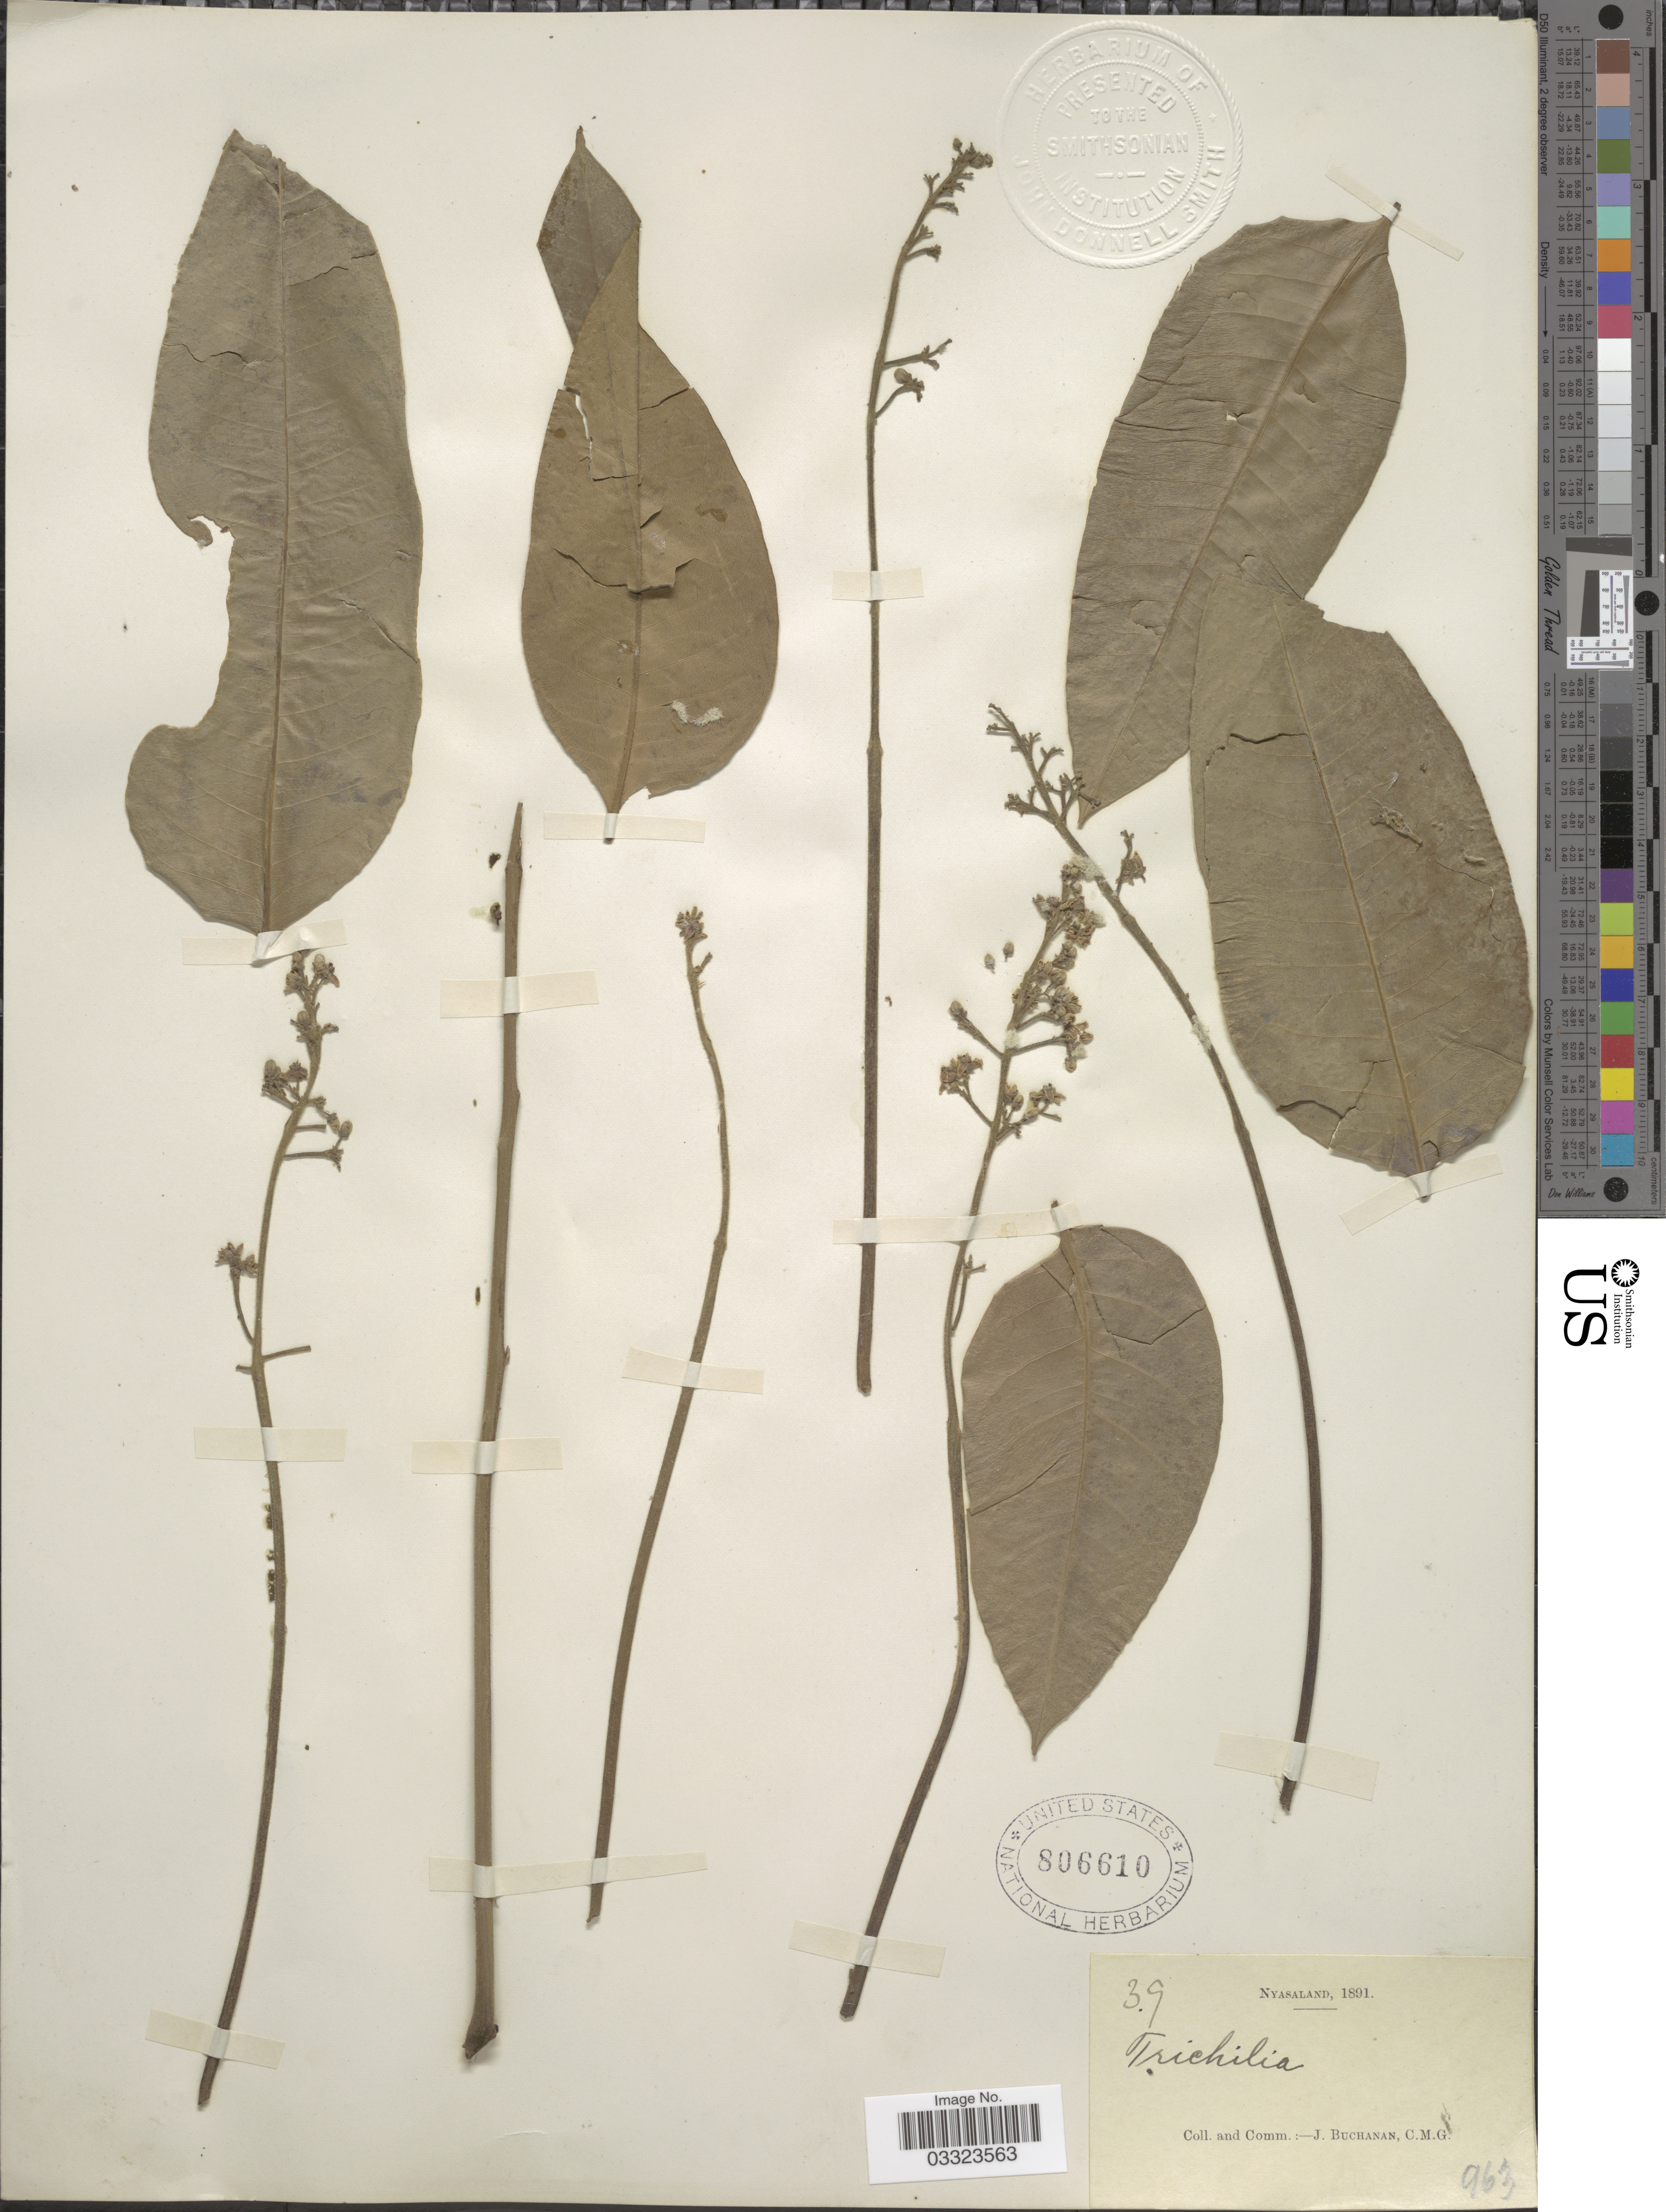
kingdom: Plantae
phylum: Tracheophyta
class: Magnoliopsida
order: Sapindales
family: Meliaceae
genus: Trichilia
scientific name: Trichilia sp.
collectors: J. Buchanan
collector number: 39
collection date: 1891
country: Malawi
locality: Nyasaland.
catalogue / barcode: US 806610